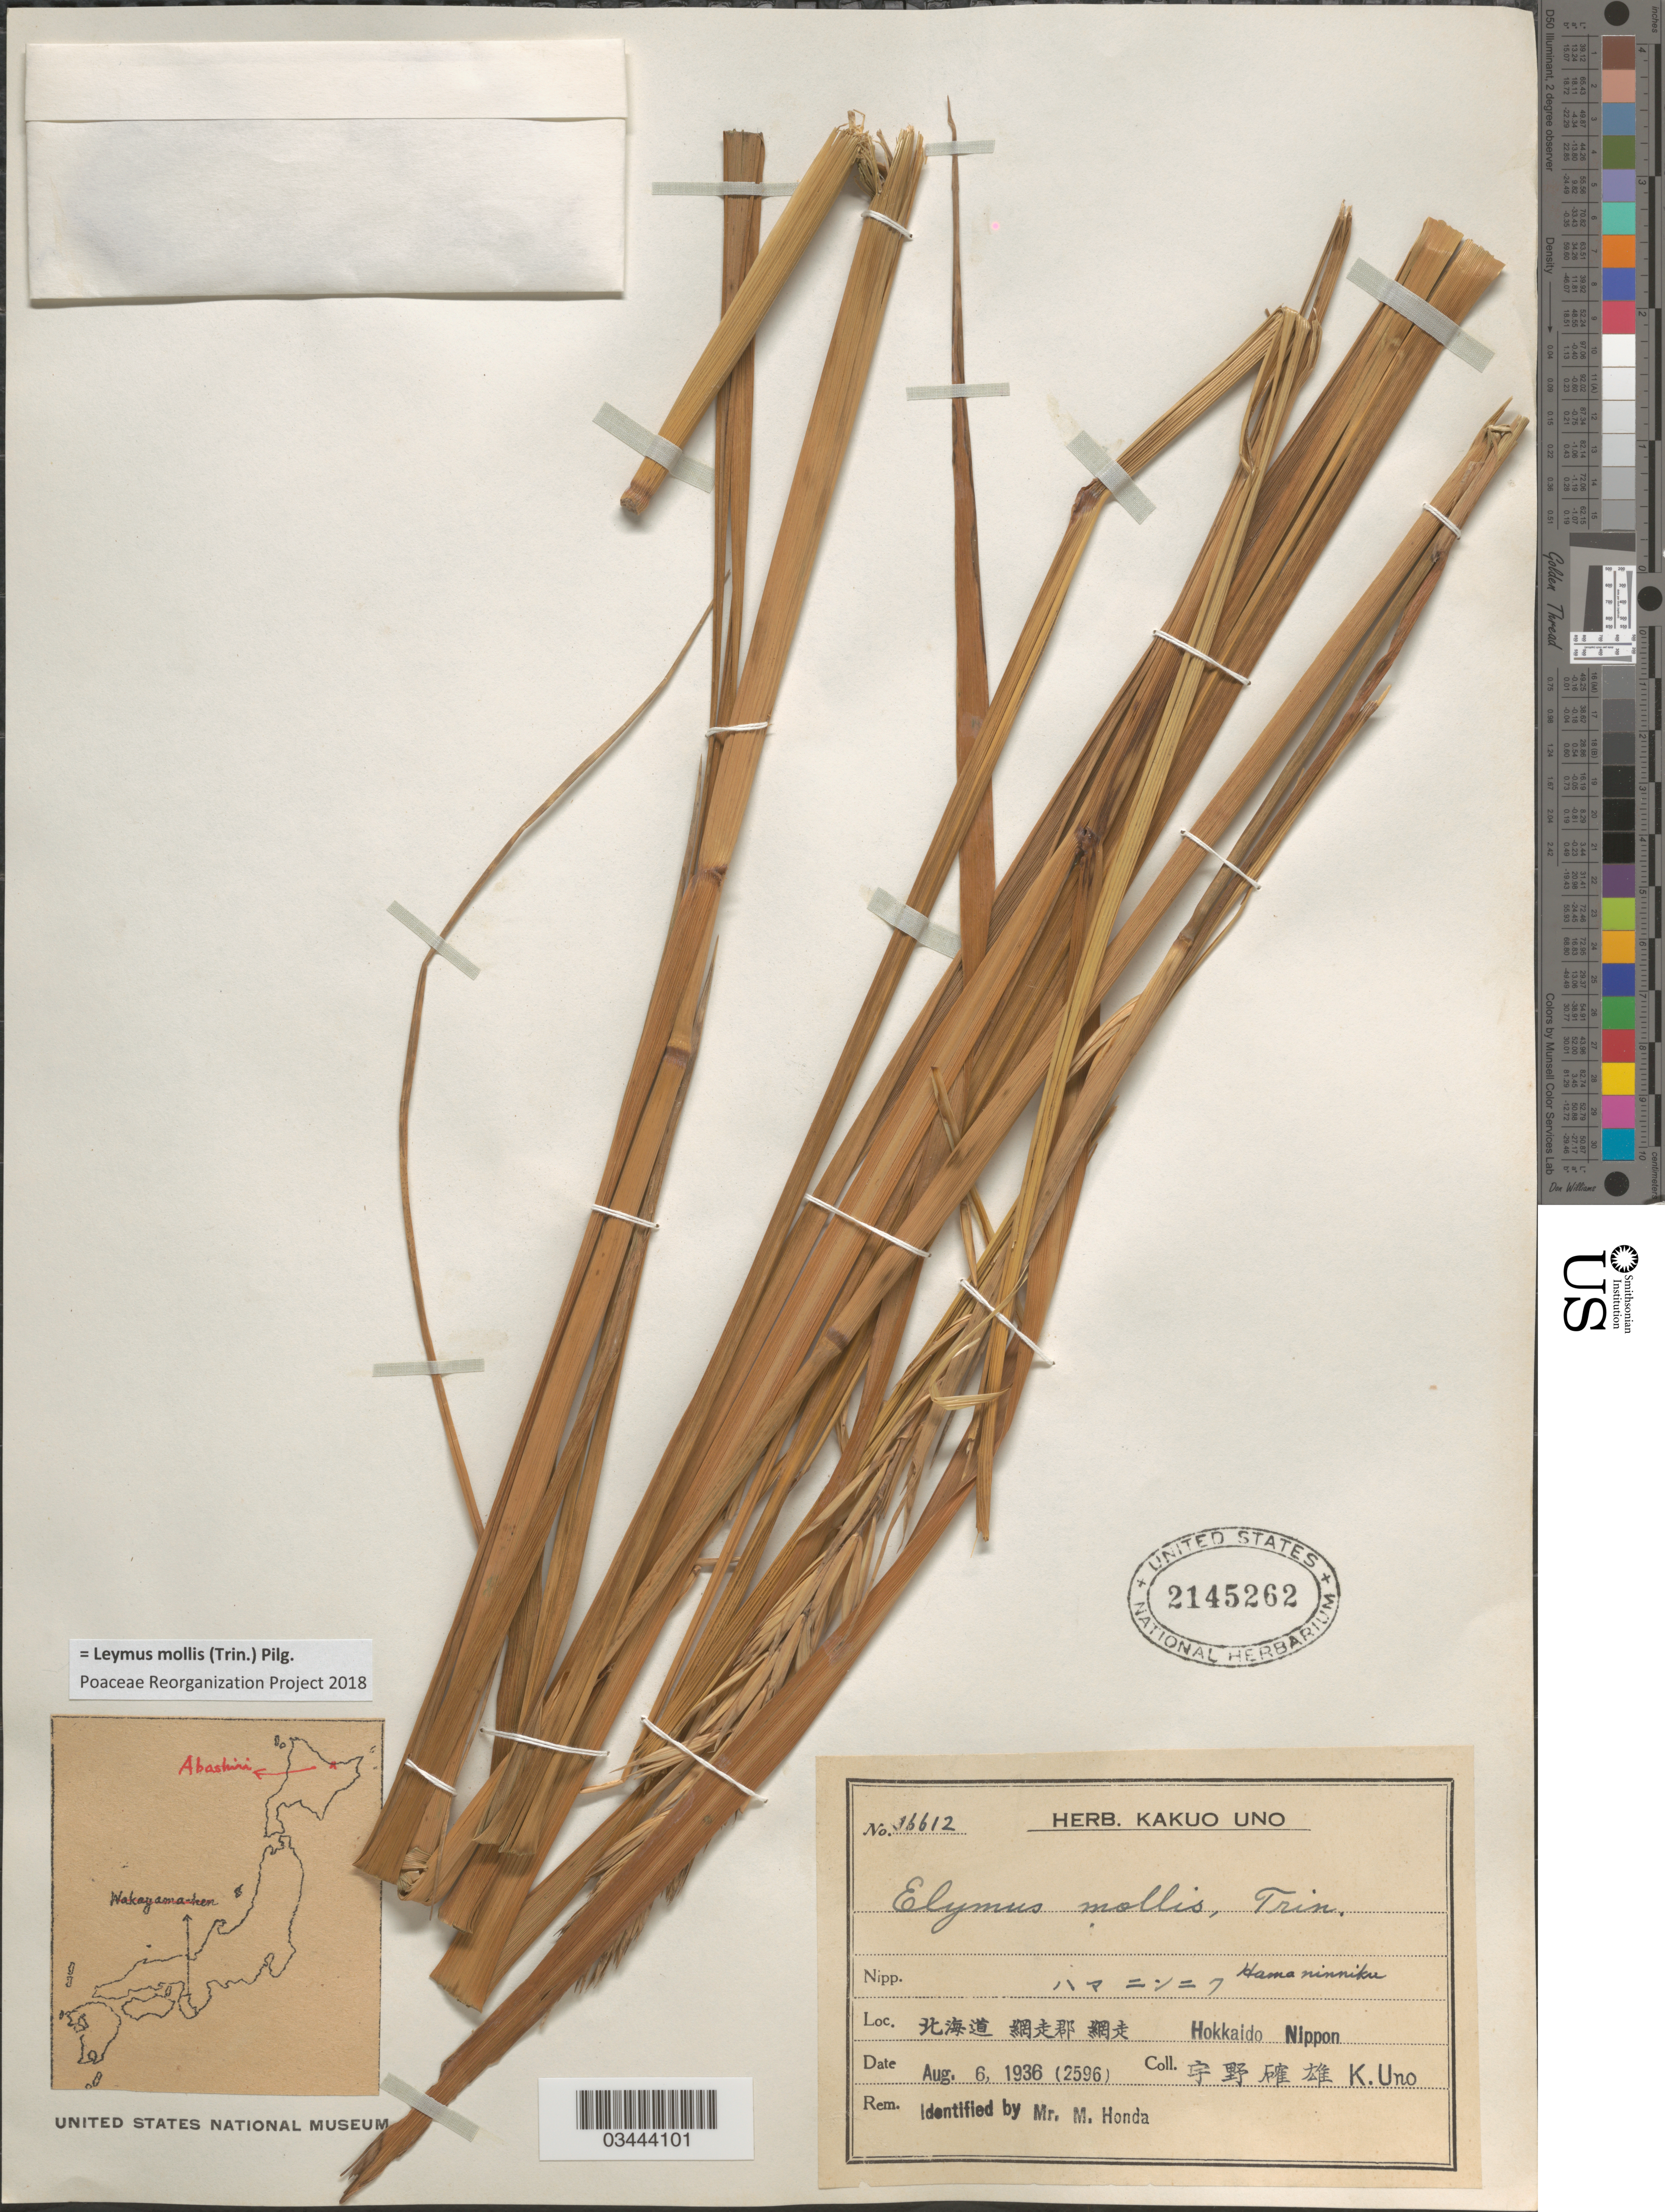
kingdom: Plantae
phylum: Tracheophyta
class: Liliopsida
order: Poales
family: Poaceae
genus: Leymus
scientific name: Leymus mollis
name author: (Trin.) Pilg.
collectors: K. Uno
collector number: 2596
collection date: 1936-08-06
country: Japan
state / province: Hokkaidō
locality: Nippon.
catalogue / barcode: US 2145262